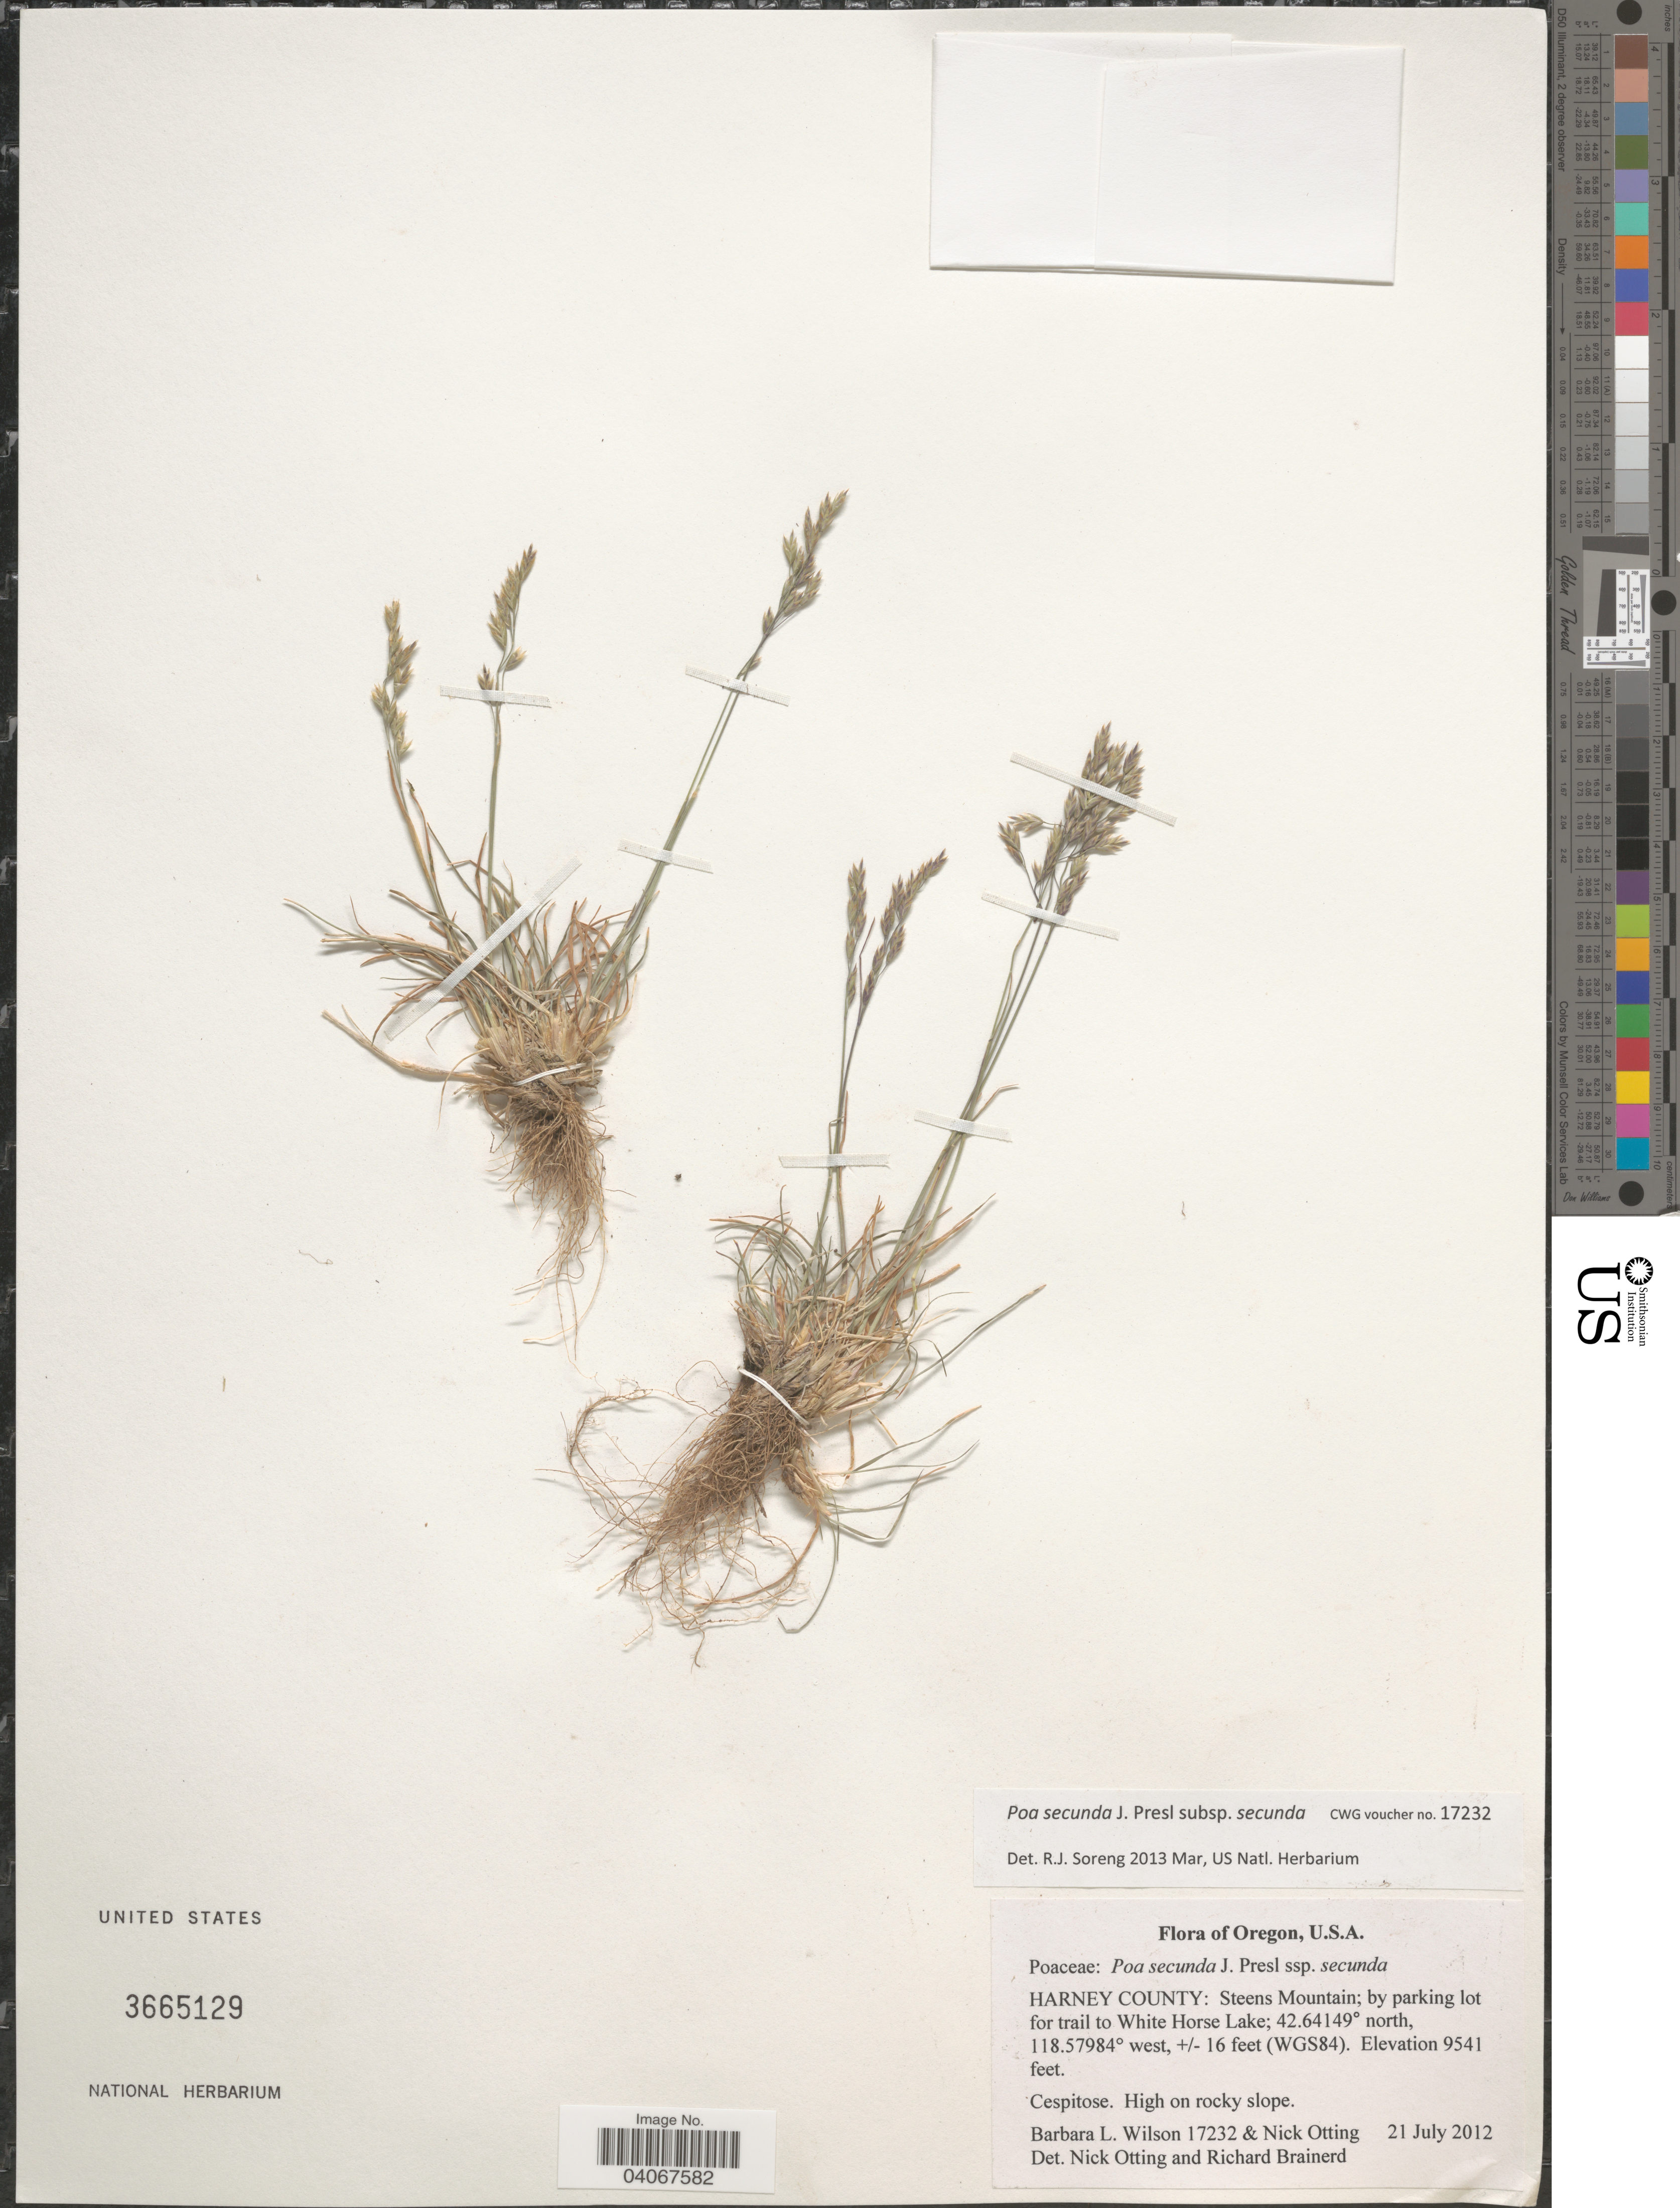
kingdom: Plantae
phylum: Tracheophyta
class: Liliopsida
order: Poales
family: Poaceae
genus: Poa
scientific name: Poa secunda subsp. secunda var. secunda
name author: J. Presl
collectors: B. L. Wilson & N. Otting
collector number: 17232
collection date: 2012-07-21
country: United States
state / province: Oregon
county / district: Harney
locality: Harney County: Steens Mountain; by parking lot for trail to White Horse Lake (WGS84). High on rocky slope.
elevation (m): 2908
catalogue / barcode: US 3665129